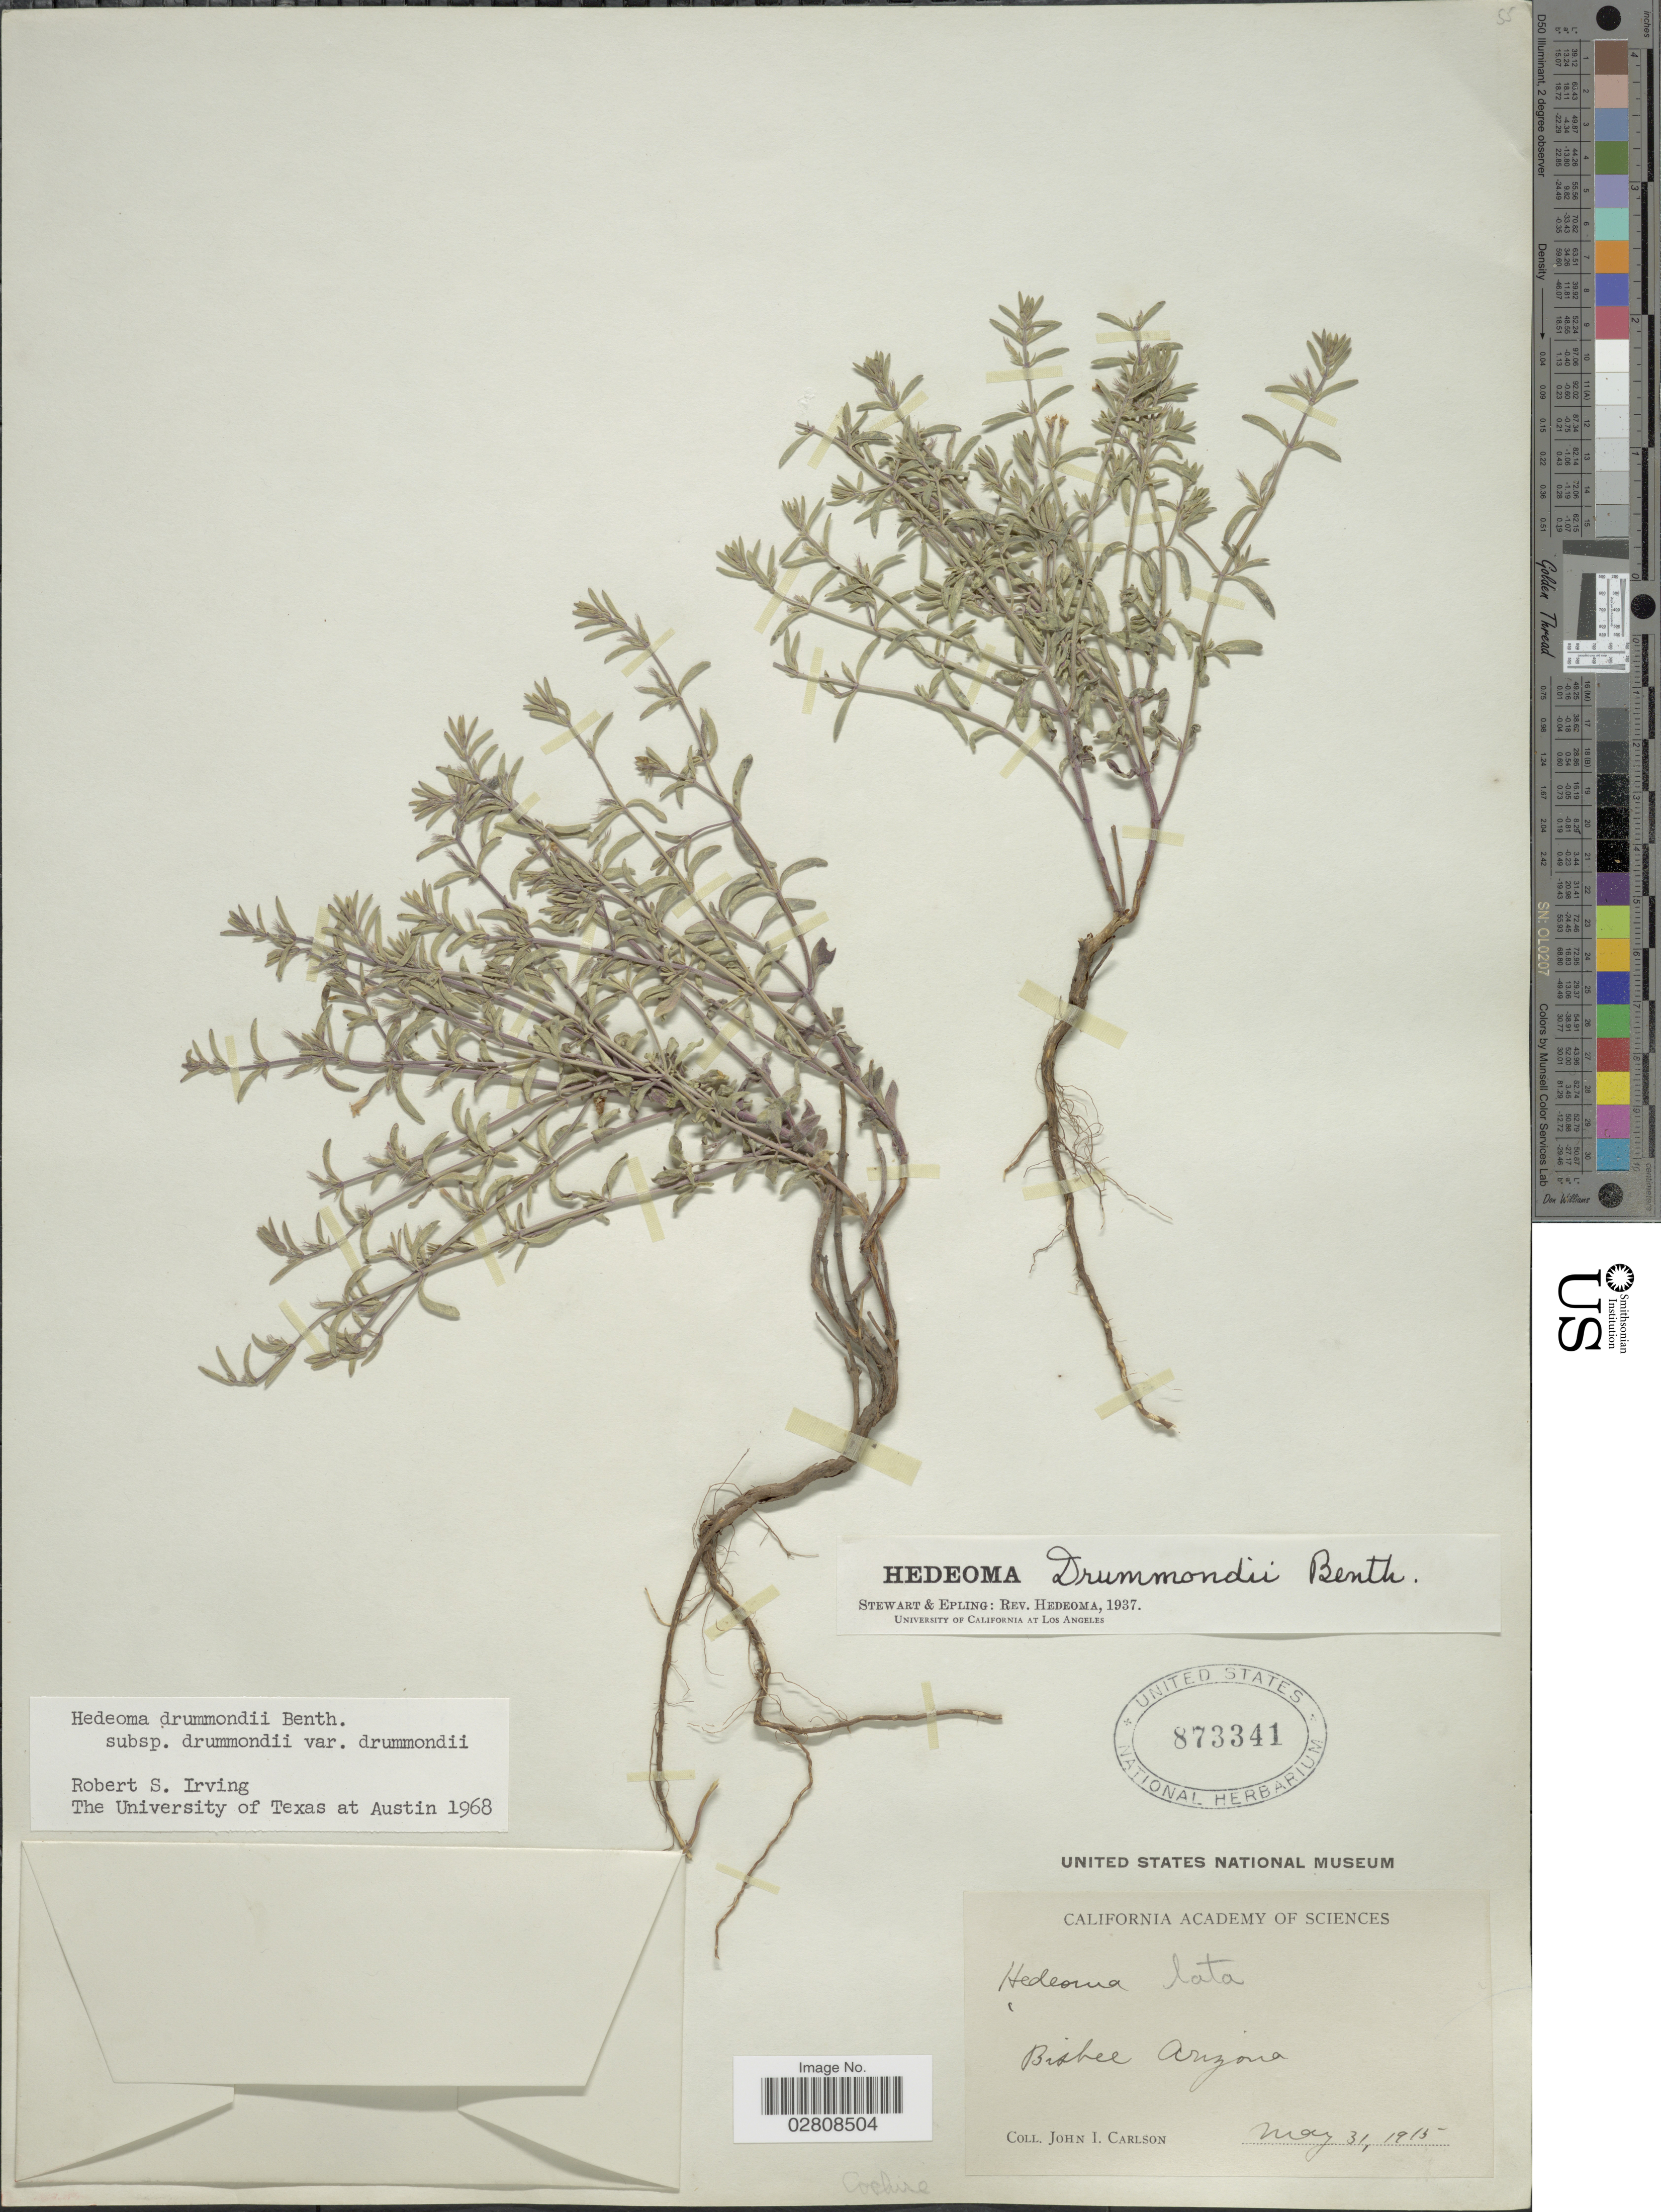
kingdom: Plantae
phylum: Tracheophyta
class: Magnoliopsida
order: Lamiales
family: Lamiaceae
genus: Hedeoma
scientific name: Hedeoma drummondii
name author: Benth.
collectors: J. Carlson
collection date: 1915-05-31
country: United States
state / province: Arizona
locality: Bisbee. Cochise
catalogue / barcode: US 873341